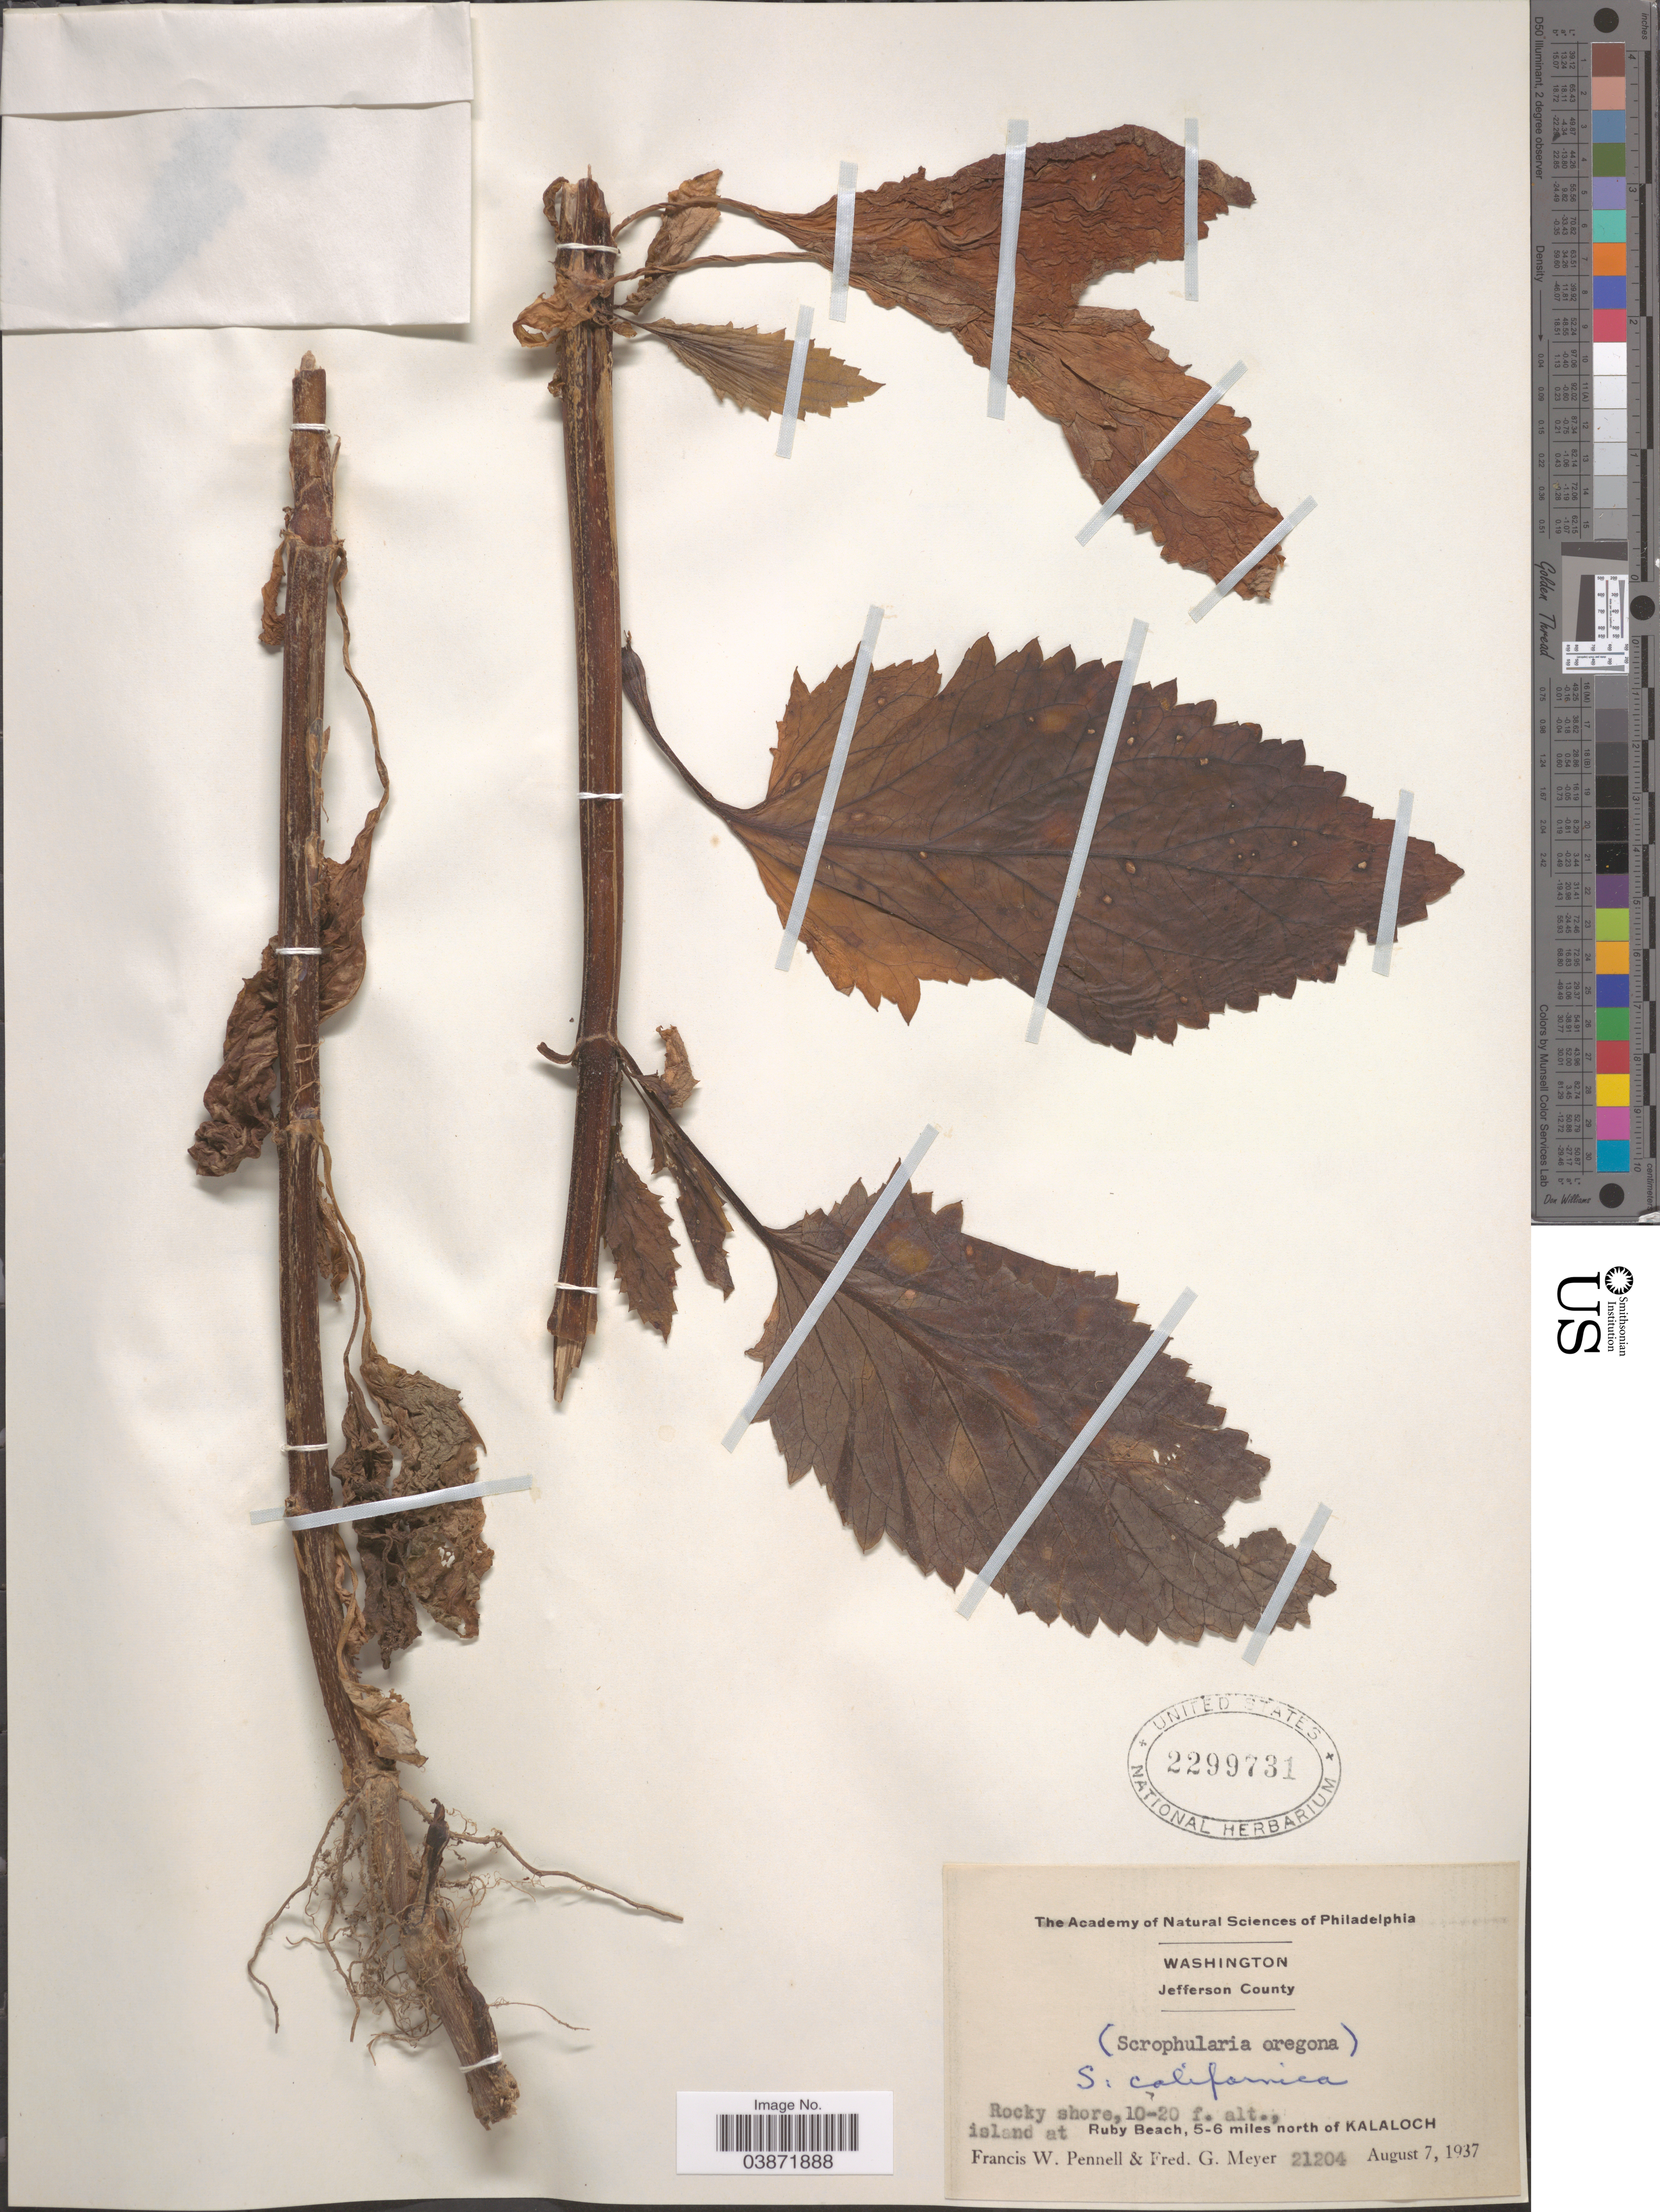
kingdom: Plantae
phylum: Tracheophyta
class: Magnoliopsida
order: Lamiales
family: Scrophulariaceae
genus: Scrophularia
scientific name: Scrophularia californica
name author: Cham. & Schltdl.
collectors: F. W. Pennell & F. G. Meyer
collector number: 21204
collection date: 1937-08-07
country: United States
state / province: Washington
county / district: Jefferson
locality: Jefferson County. Island at Ruby Beach, 5-6 miles north of Kalaloch.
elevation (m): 3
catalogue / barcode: US 2299731